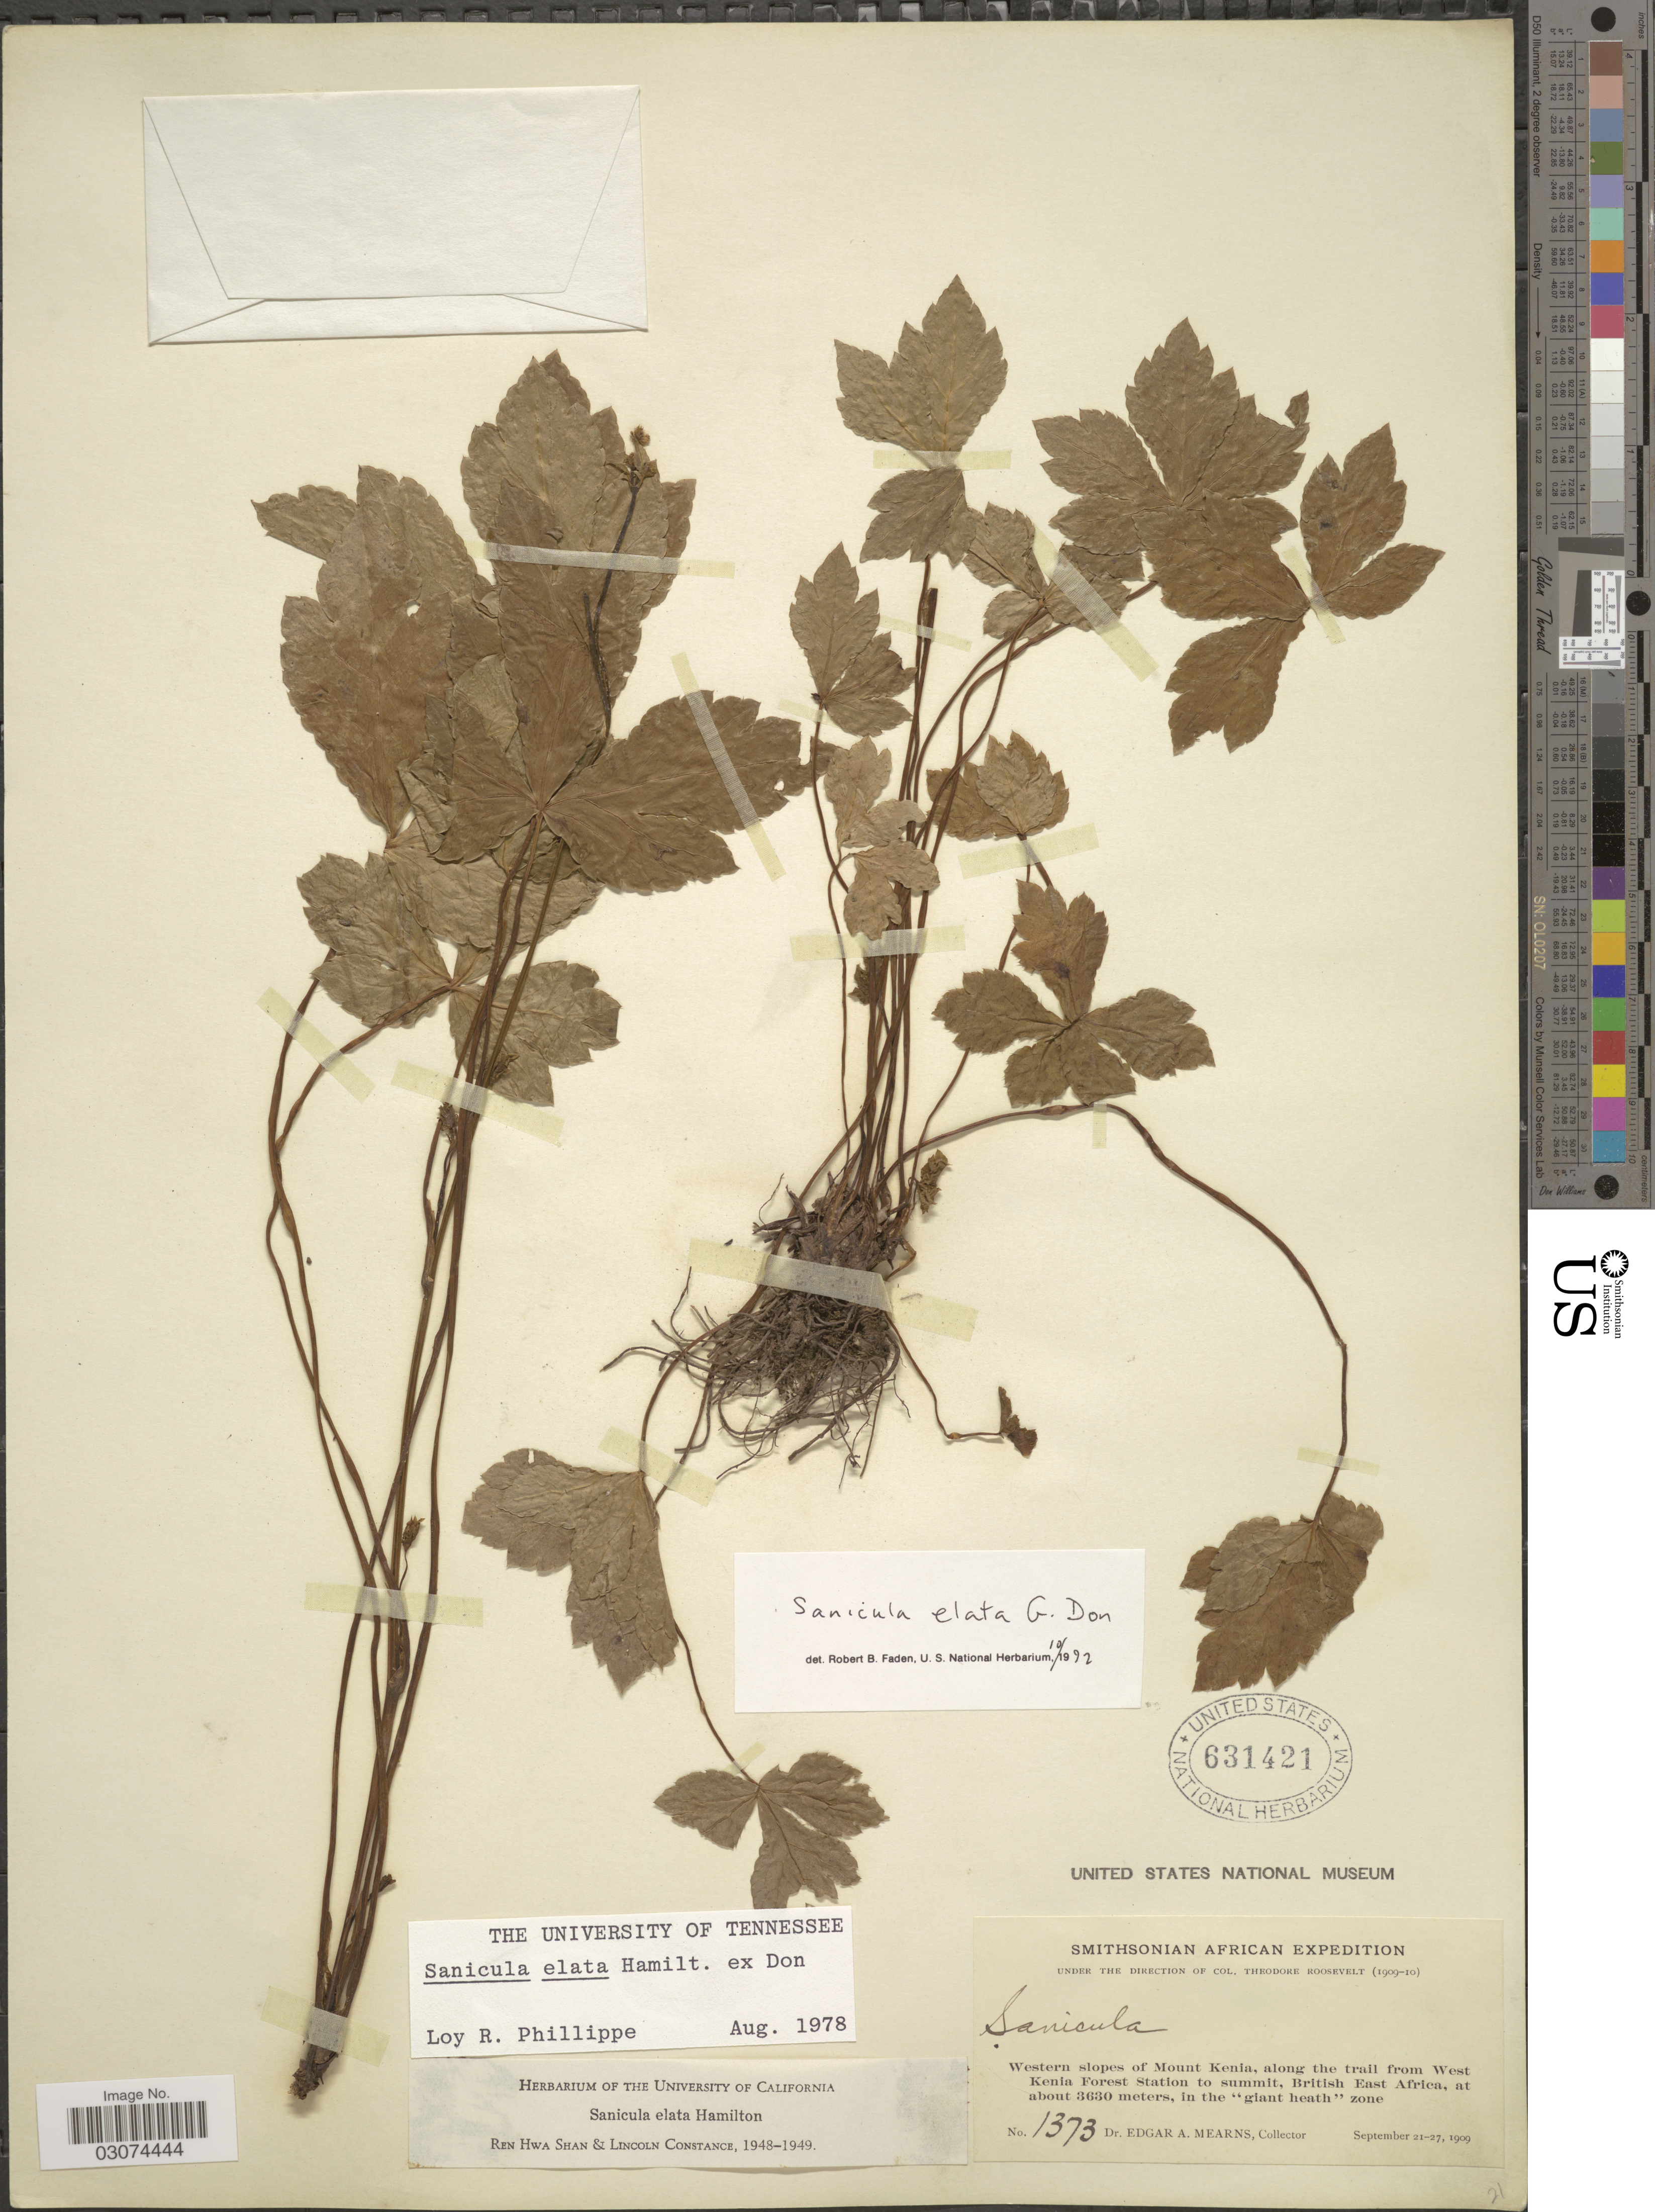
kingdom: Plantae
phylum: Tracheophyta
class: Magnoliopsida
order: Apiales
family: Apiaceae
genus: Sanicula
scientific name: Sanicula elata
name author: Buch.-Ham. ex D. Don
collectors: E. A. Mearns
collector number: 1373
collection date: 1909-09-21/1909-09-27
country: Kenya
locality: Western slopes of Mount Kenia, along the trail from West Kenia Forest Station to summit, British East Africa, in the "giant heath" zone.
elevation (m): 3630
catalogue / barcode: US 631421